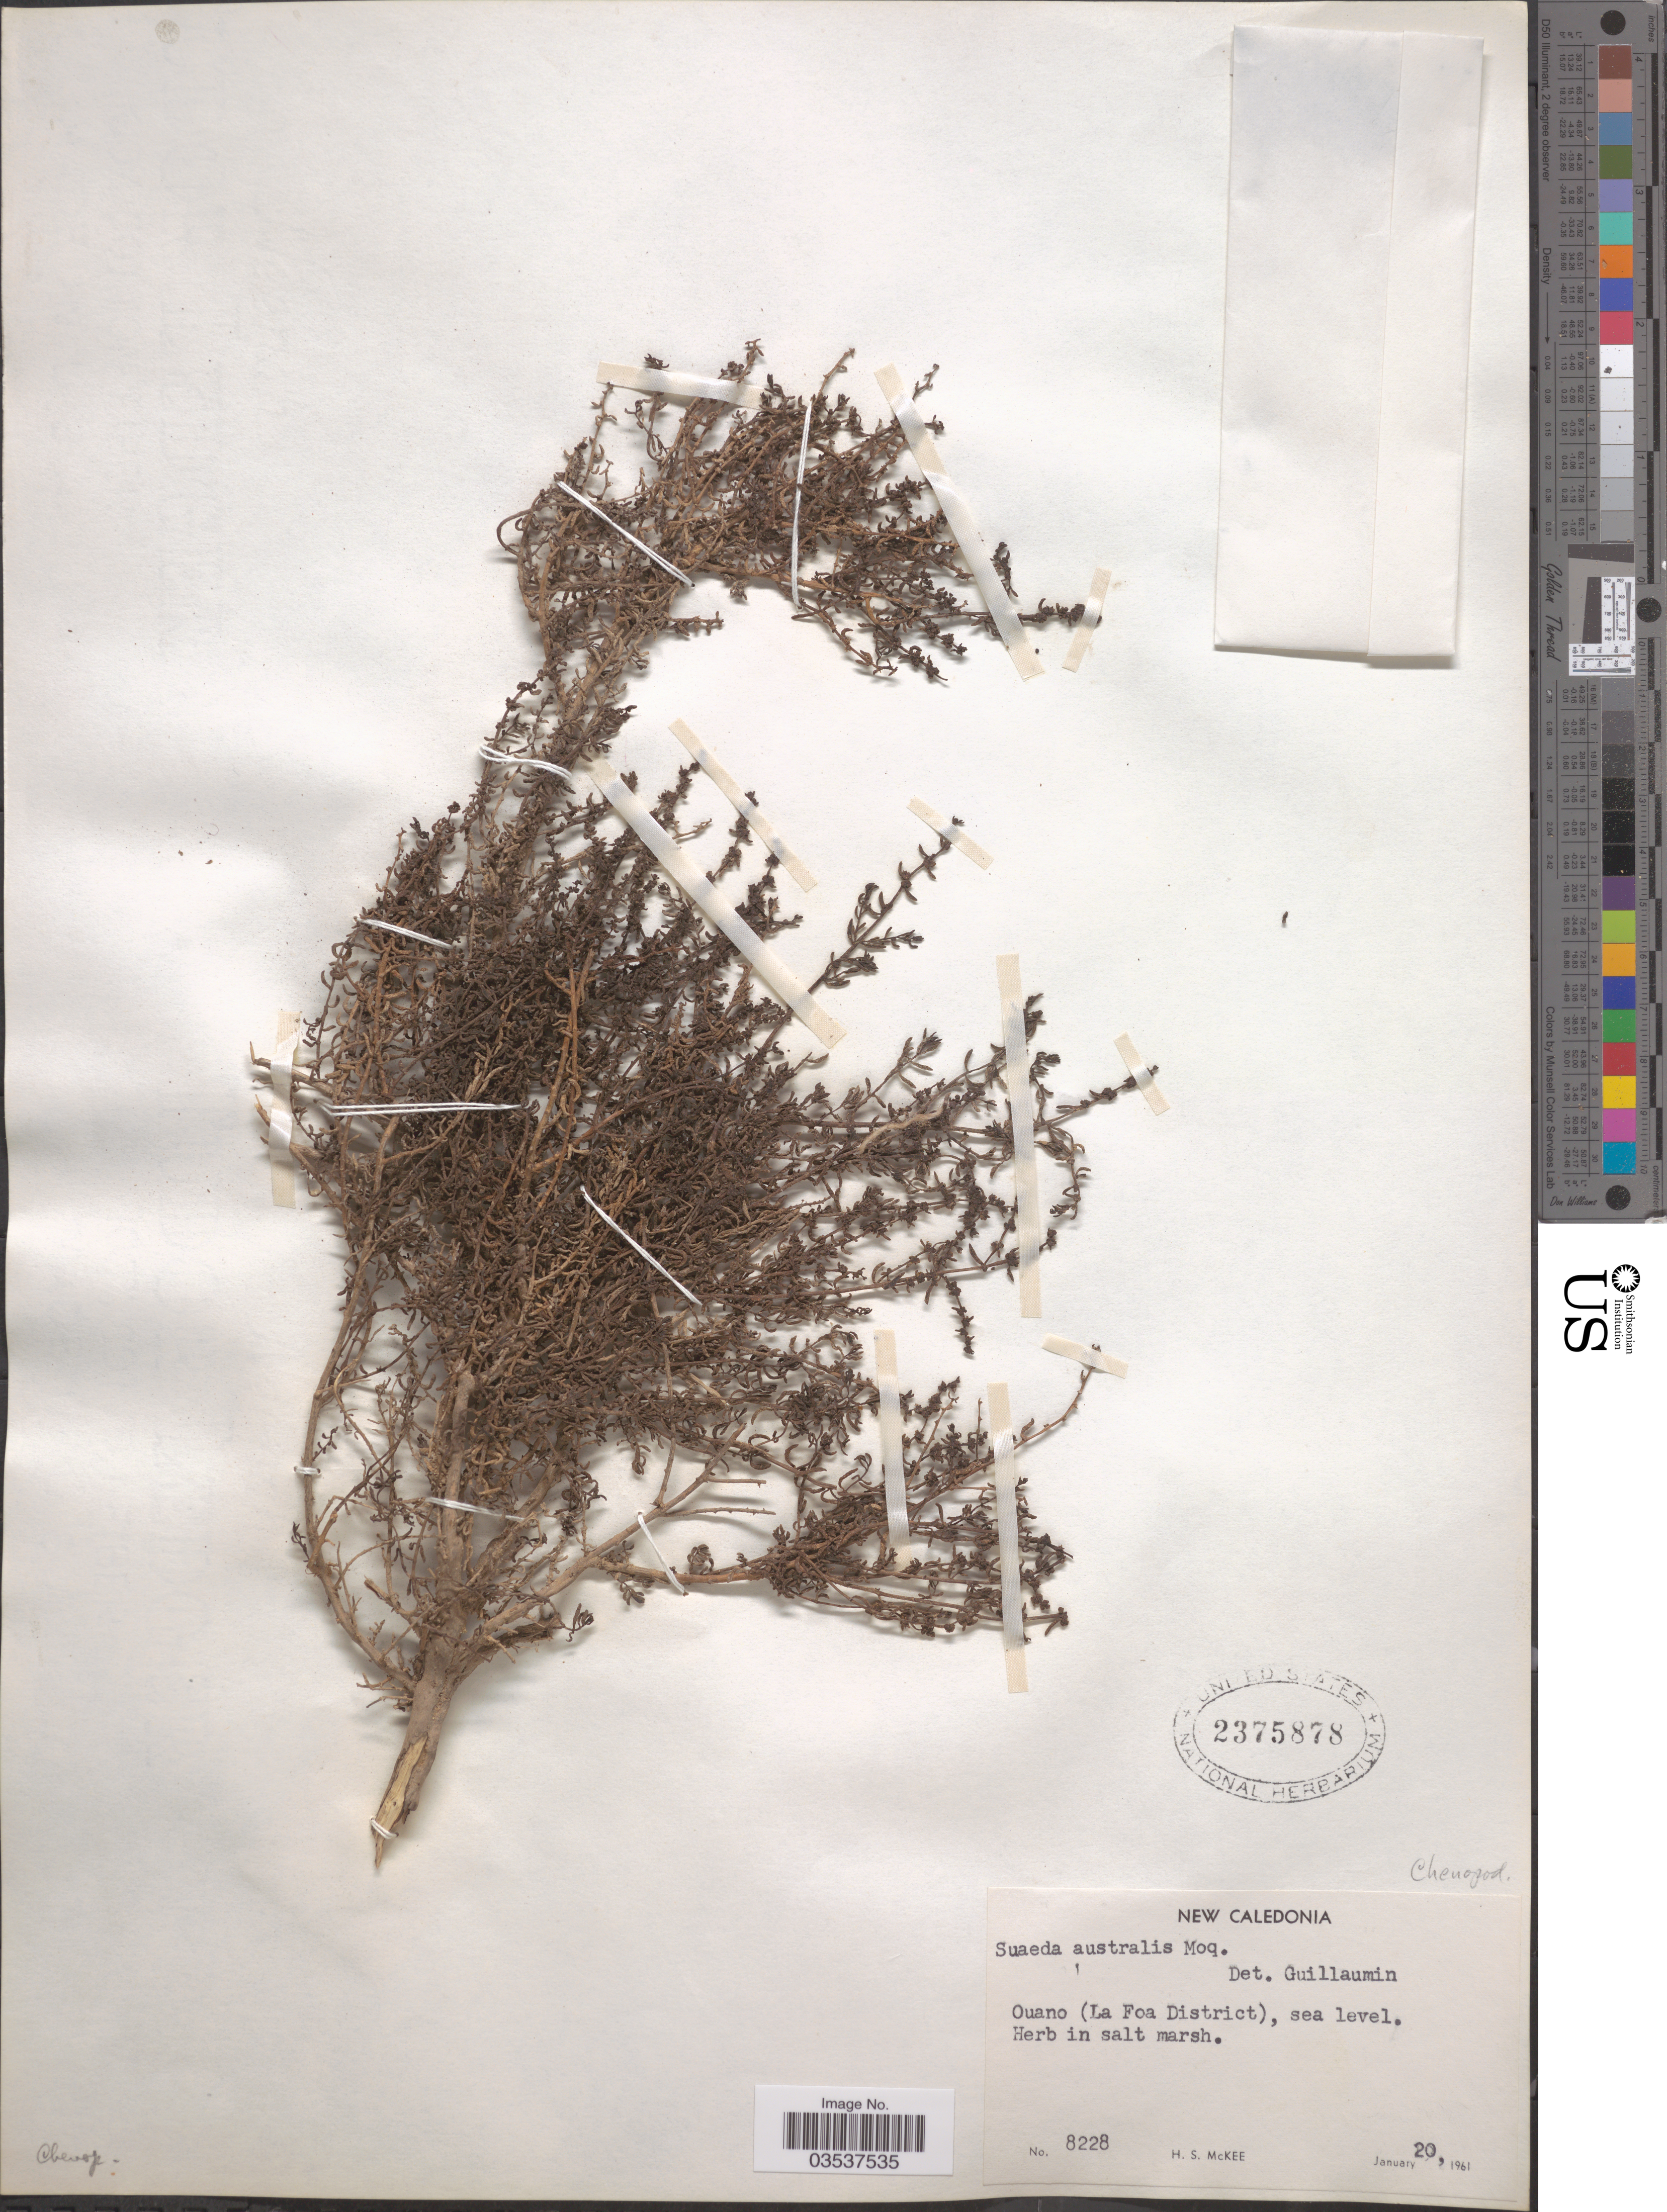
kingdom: Plantae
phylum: Tracheophyta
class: Magnoliopsida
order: Caryophyllales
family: Amaranthaceae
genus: Suaeda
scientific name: Suaeda australis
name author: (R. Br.) Moq.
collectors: H. S. McKee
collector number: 8228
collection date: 1961-01-20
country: New Caledonia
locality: Ouano (La Foa District).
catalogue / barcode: US 2375878